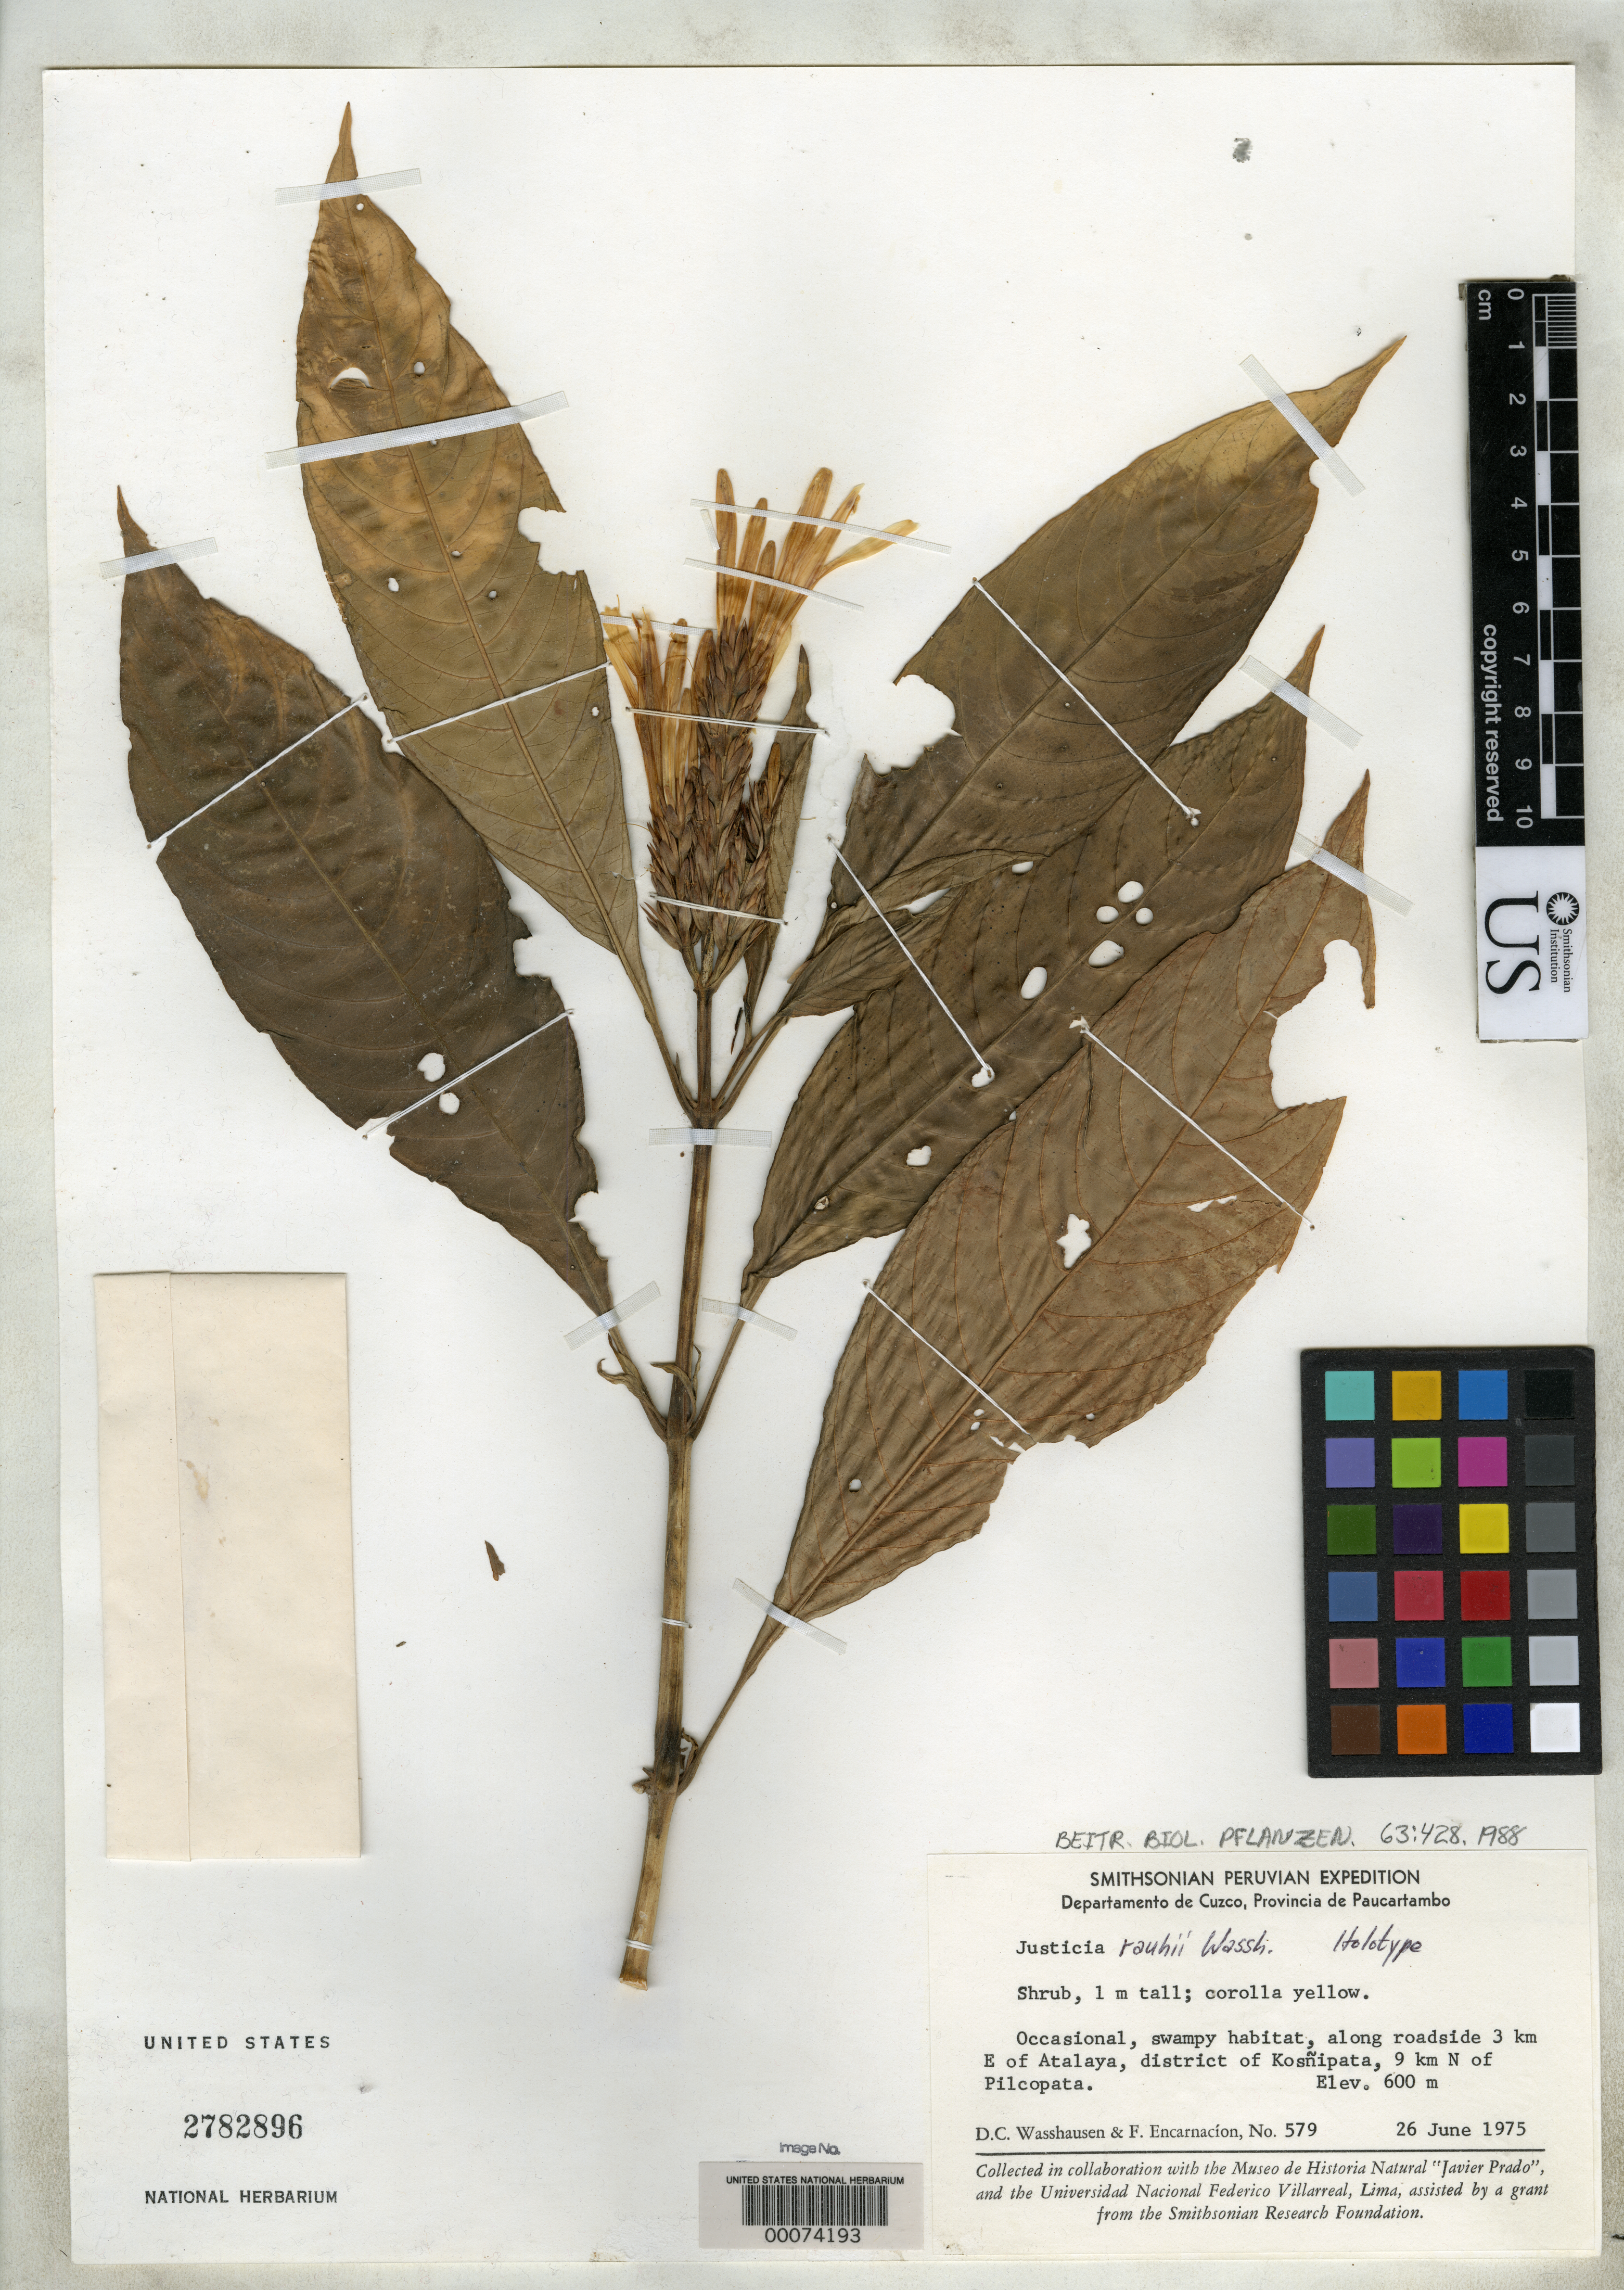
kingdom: Plantae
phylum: Tracheophyta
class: Magnoliopsida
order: Lamiales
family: Acanthaceae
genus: Justicia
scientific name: Justicia rauhii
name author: Wassh.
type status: Holotype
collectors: D. C. Wasshausen & F. Encarnación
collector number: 579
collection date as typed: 26 Jun 1975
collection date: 1975-06-26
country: Peru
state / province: Cusco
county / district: Paucartambo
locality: Kosnipata District, along roadside 3 km E of Atalaya, 9 km N of Pilcopata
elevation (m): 600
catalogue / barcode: US 2782896